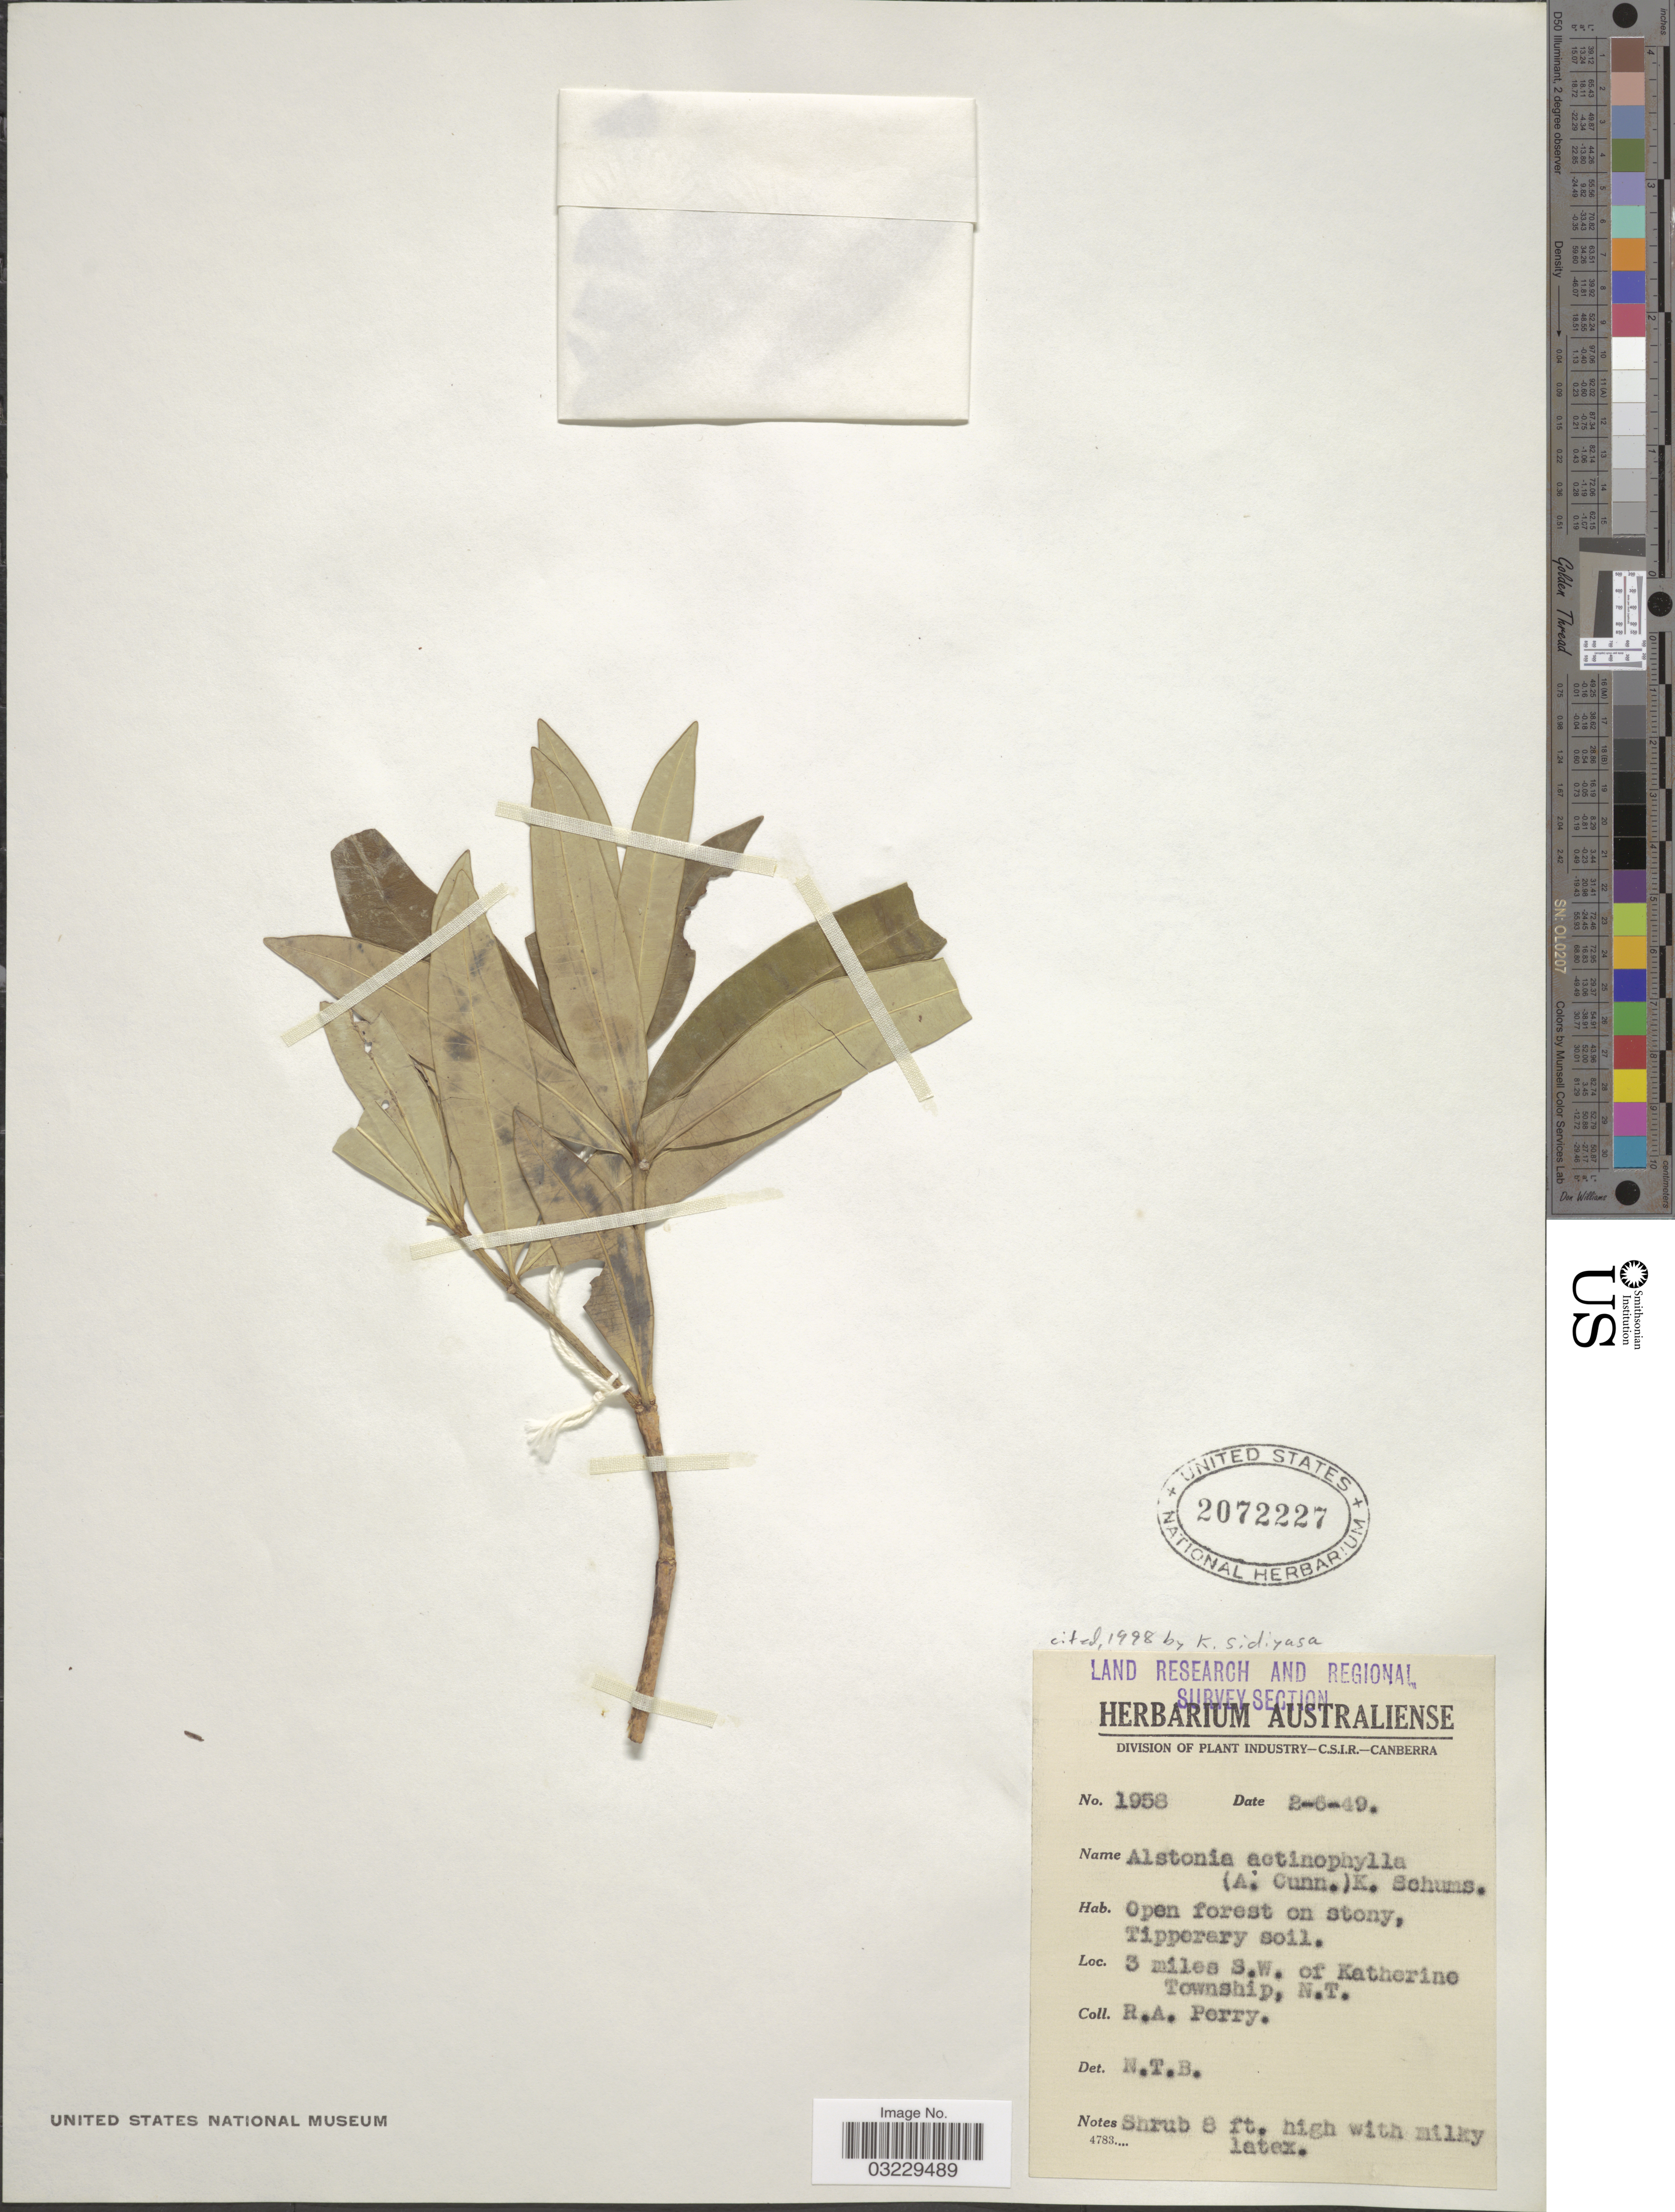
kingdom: Plantae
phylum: Tracheophyta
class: Magnoliopsida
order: Gentianales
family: Apocynaceae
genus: Alstonia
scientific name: Alstonia actinophylla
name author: (A. Cunn.) K. Schum.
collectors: Perry, R. A.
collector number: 1958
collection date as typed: Transcribed d/m/y: 2/6/49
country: Australia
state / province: Northern Territory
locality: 3 miles S.W. of Katherine Township, N.T.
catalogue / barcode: US 2072227